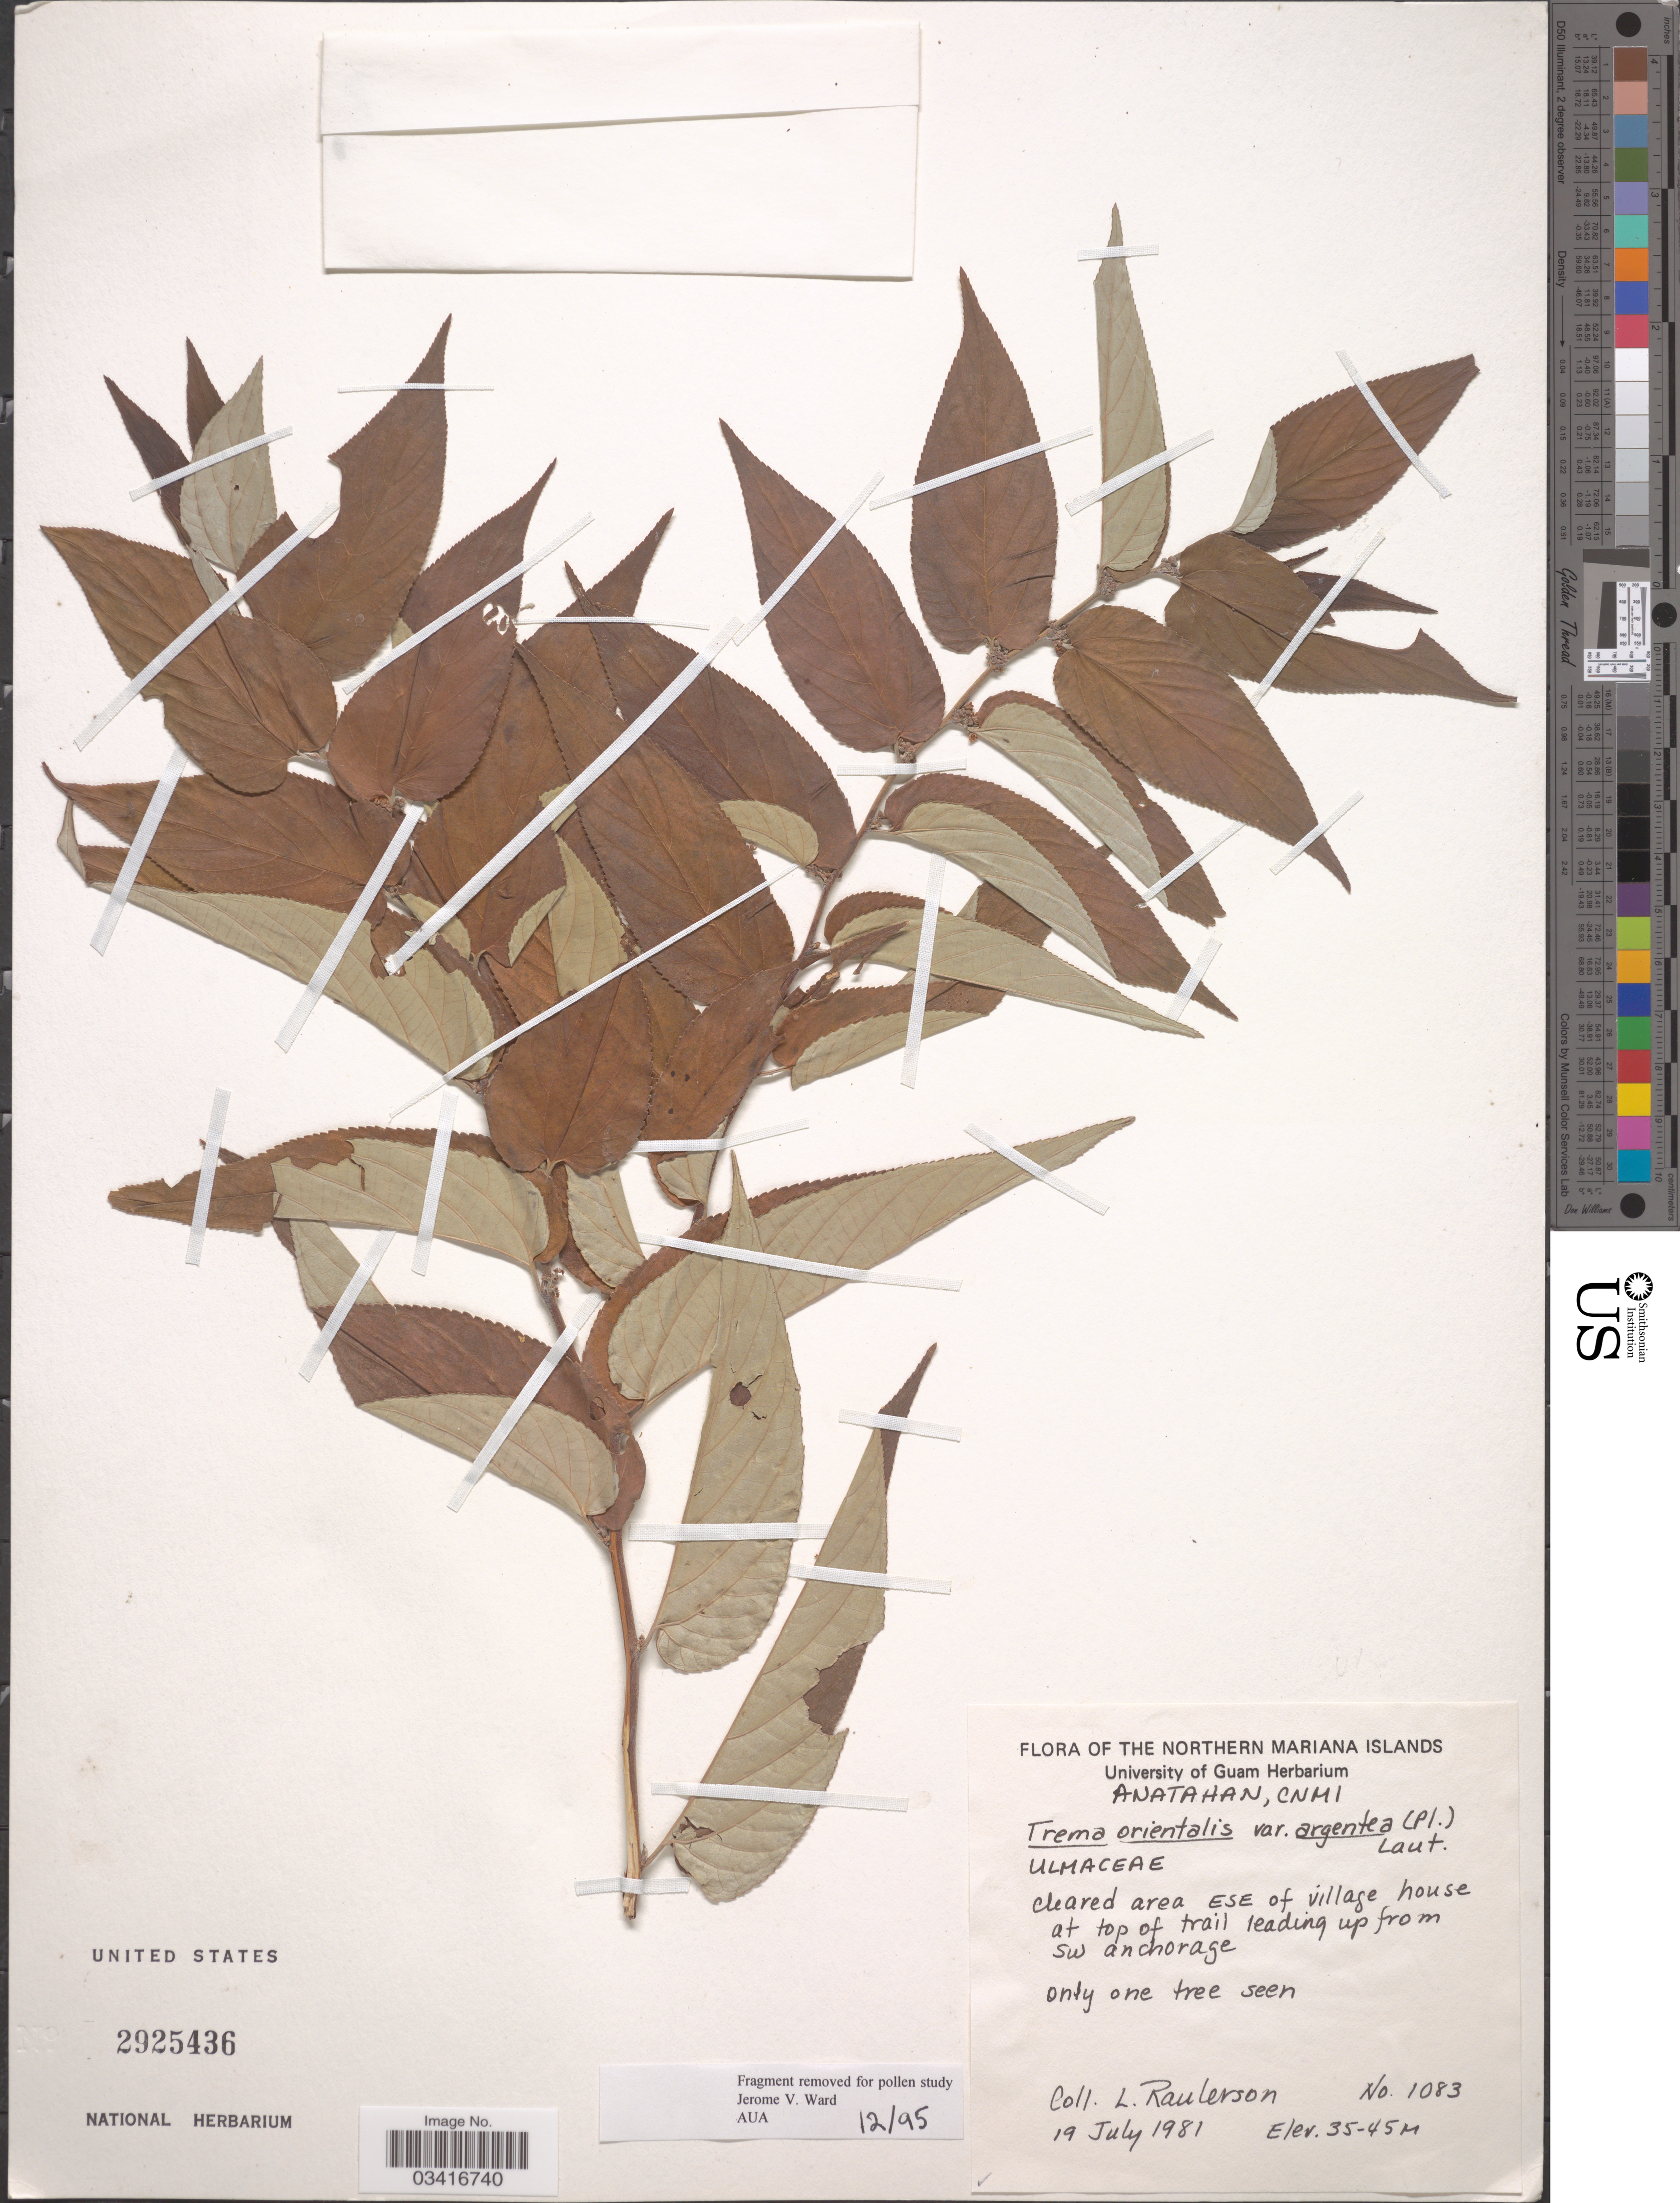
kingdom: Plantae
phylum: Tracheophyta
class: Magnoliopsida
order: Rosales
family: Cannabaceae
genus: Trema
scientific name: Trema orientale var. argentea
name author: (Planch.) Lauterb.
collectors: L. Raulerson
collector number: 1083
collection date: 1981-07-19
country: Northern Mariana Islands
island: Anatahan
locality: Anatahan, CNMI. Cleared area ESE of village house at top of trail leading up from SW anchorage.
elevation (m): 35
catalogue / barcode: US 2925436